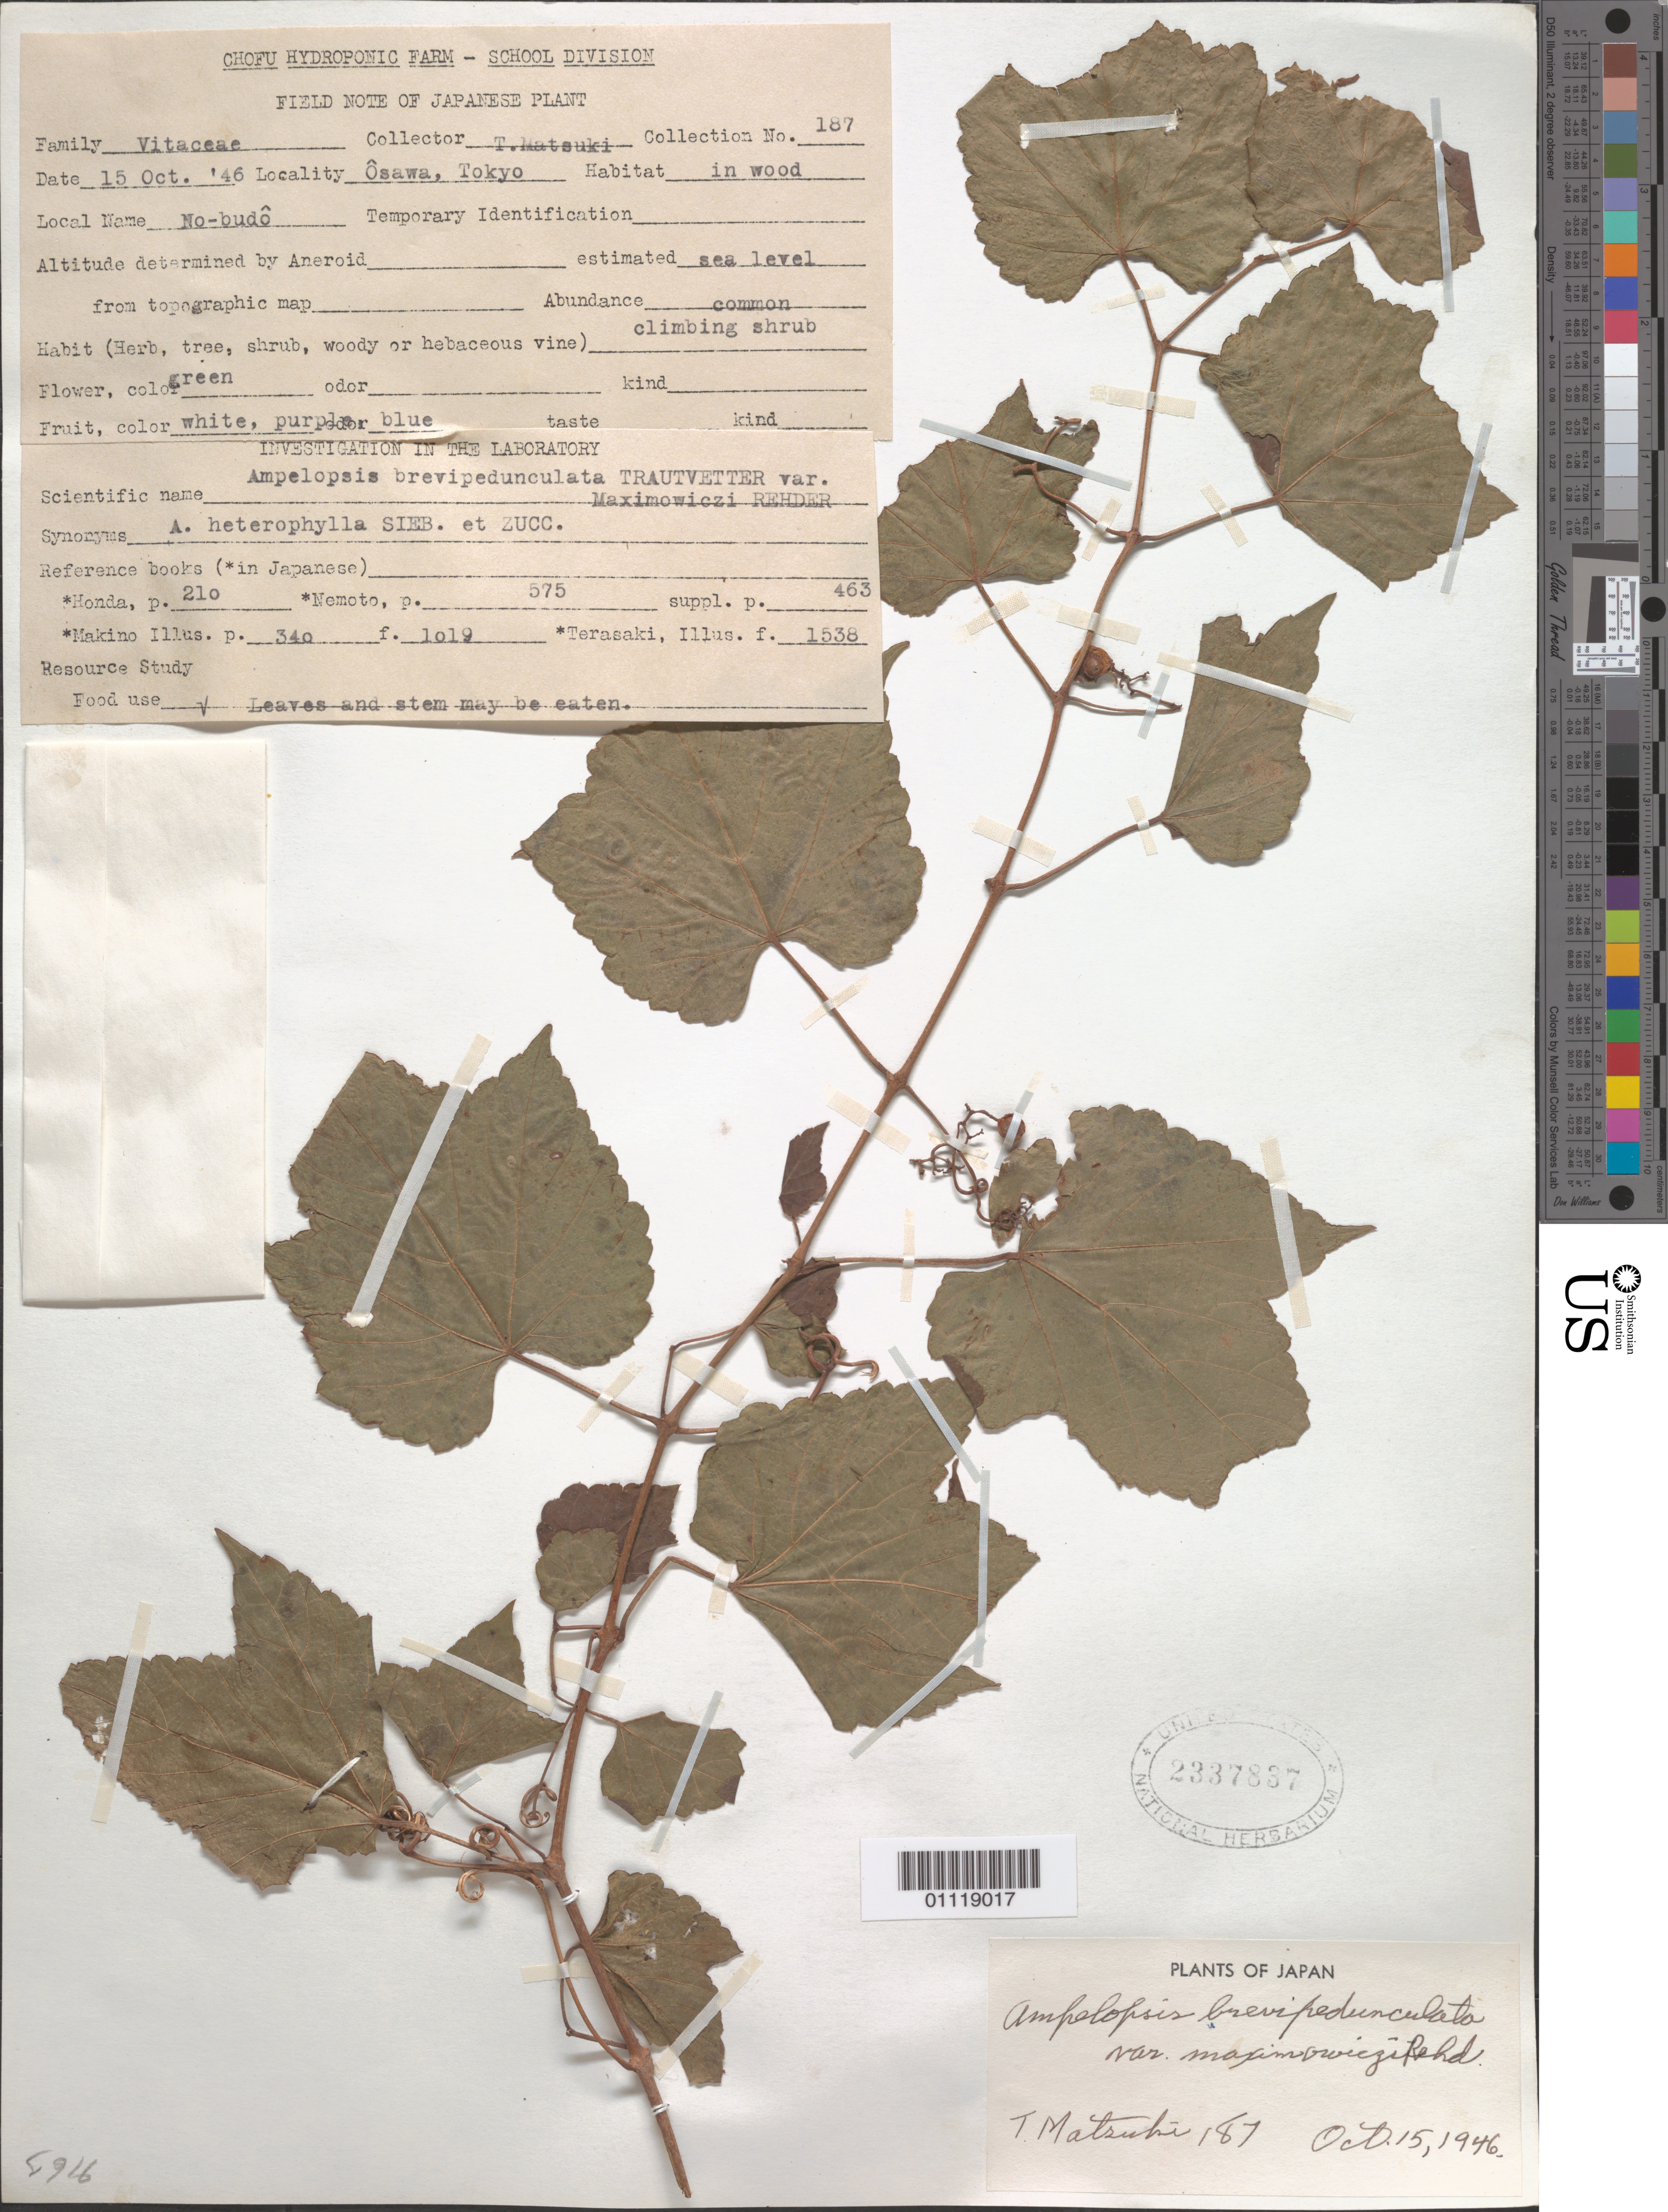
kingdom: Plantae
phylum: Tracheophyta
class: Magnoliopsida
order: Vitales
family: Vitaceae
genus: Ampelopsis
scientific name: Ampelopsis brevipedunculata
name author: (Maxim.) Trautv.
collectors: T. Matsuki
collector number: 187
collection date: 1946-10-15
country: Japan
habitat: Climbing shrub.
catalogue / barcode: US 2337837